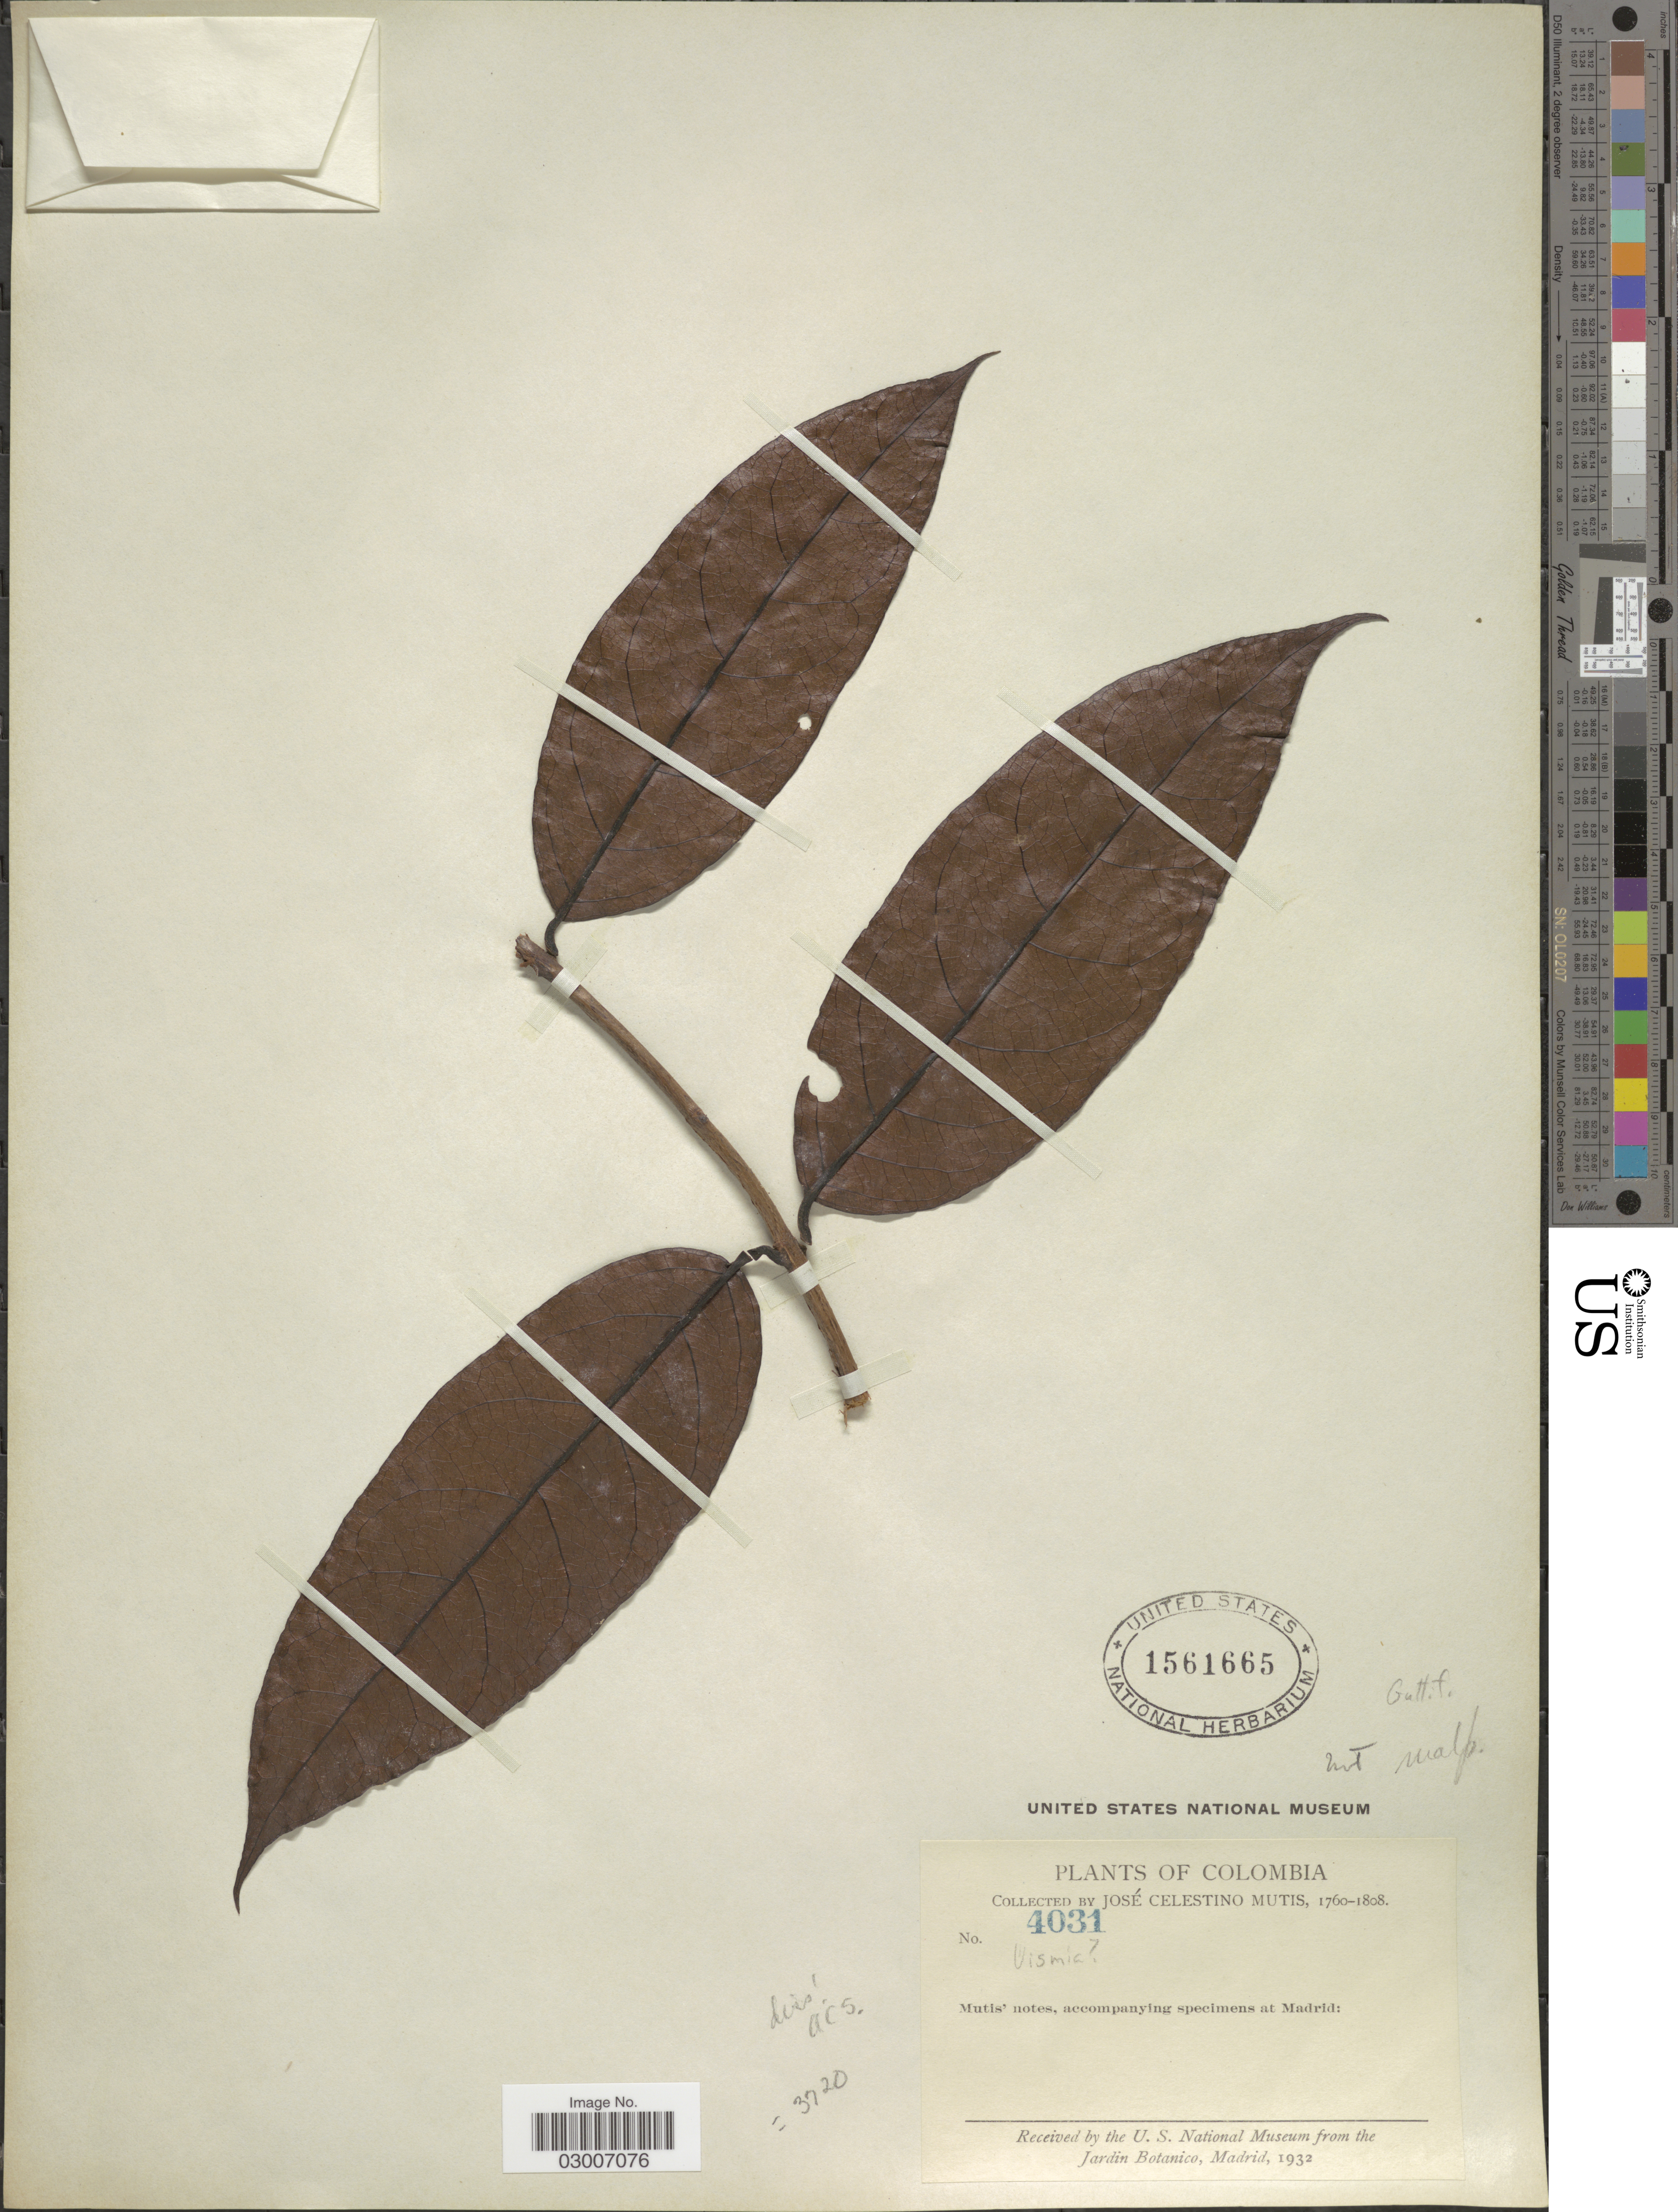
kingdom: Plantae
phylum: Tracheophyta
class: Magnoliopsida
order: Malpighiales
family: Hypericaceae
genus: Vismia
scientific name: Vismia sp.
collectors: J. C. B. Mutis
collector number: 4031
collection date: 1760/1808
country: Colombia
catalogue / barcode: US 1561665